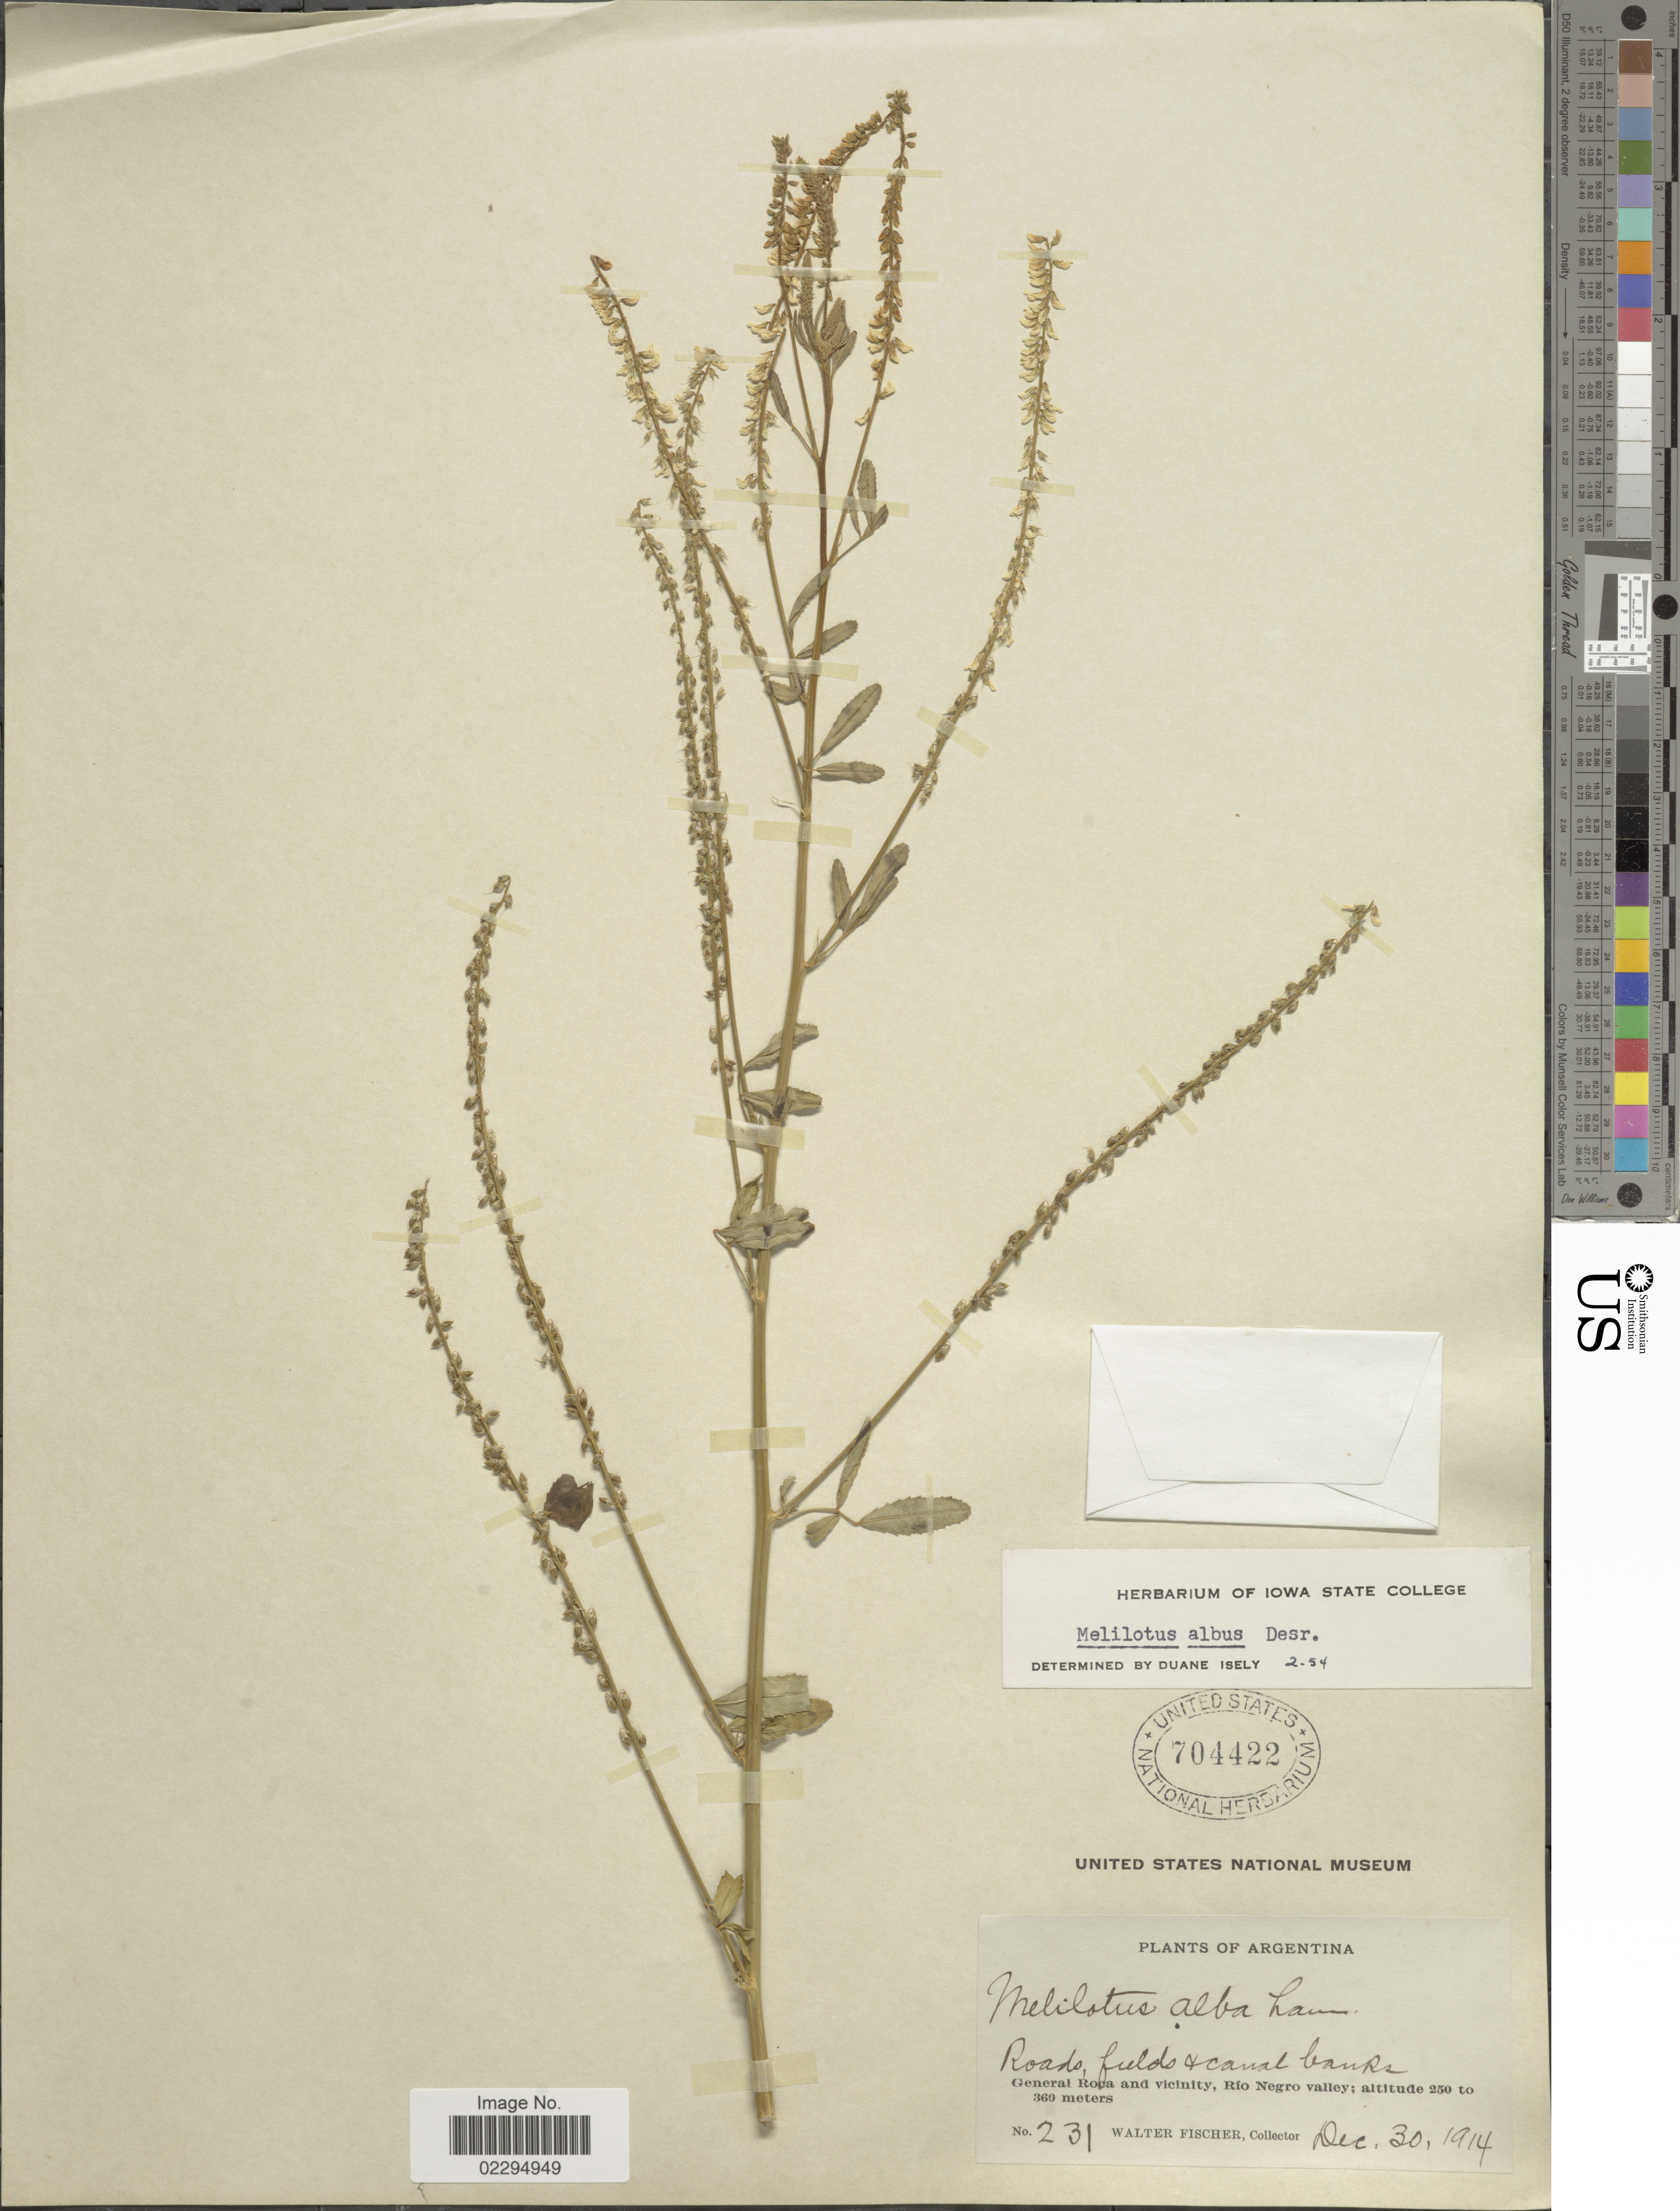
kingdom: Plantae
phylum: Tracheophyta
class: Magnoliopsida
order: Fabales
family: Fabaceae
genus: Melilotus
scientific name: Melilotus albus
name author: Medik.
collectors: W. Fisher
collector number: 231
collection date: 1914-12-30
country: Argentina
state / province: Rio Negro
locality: Roads fields + canal banks, General Roca and vicinity, Rio Negro valley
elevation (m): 250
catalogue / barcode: US 704422